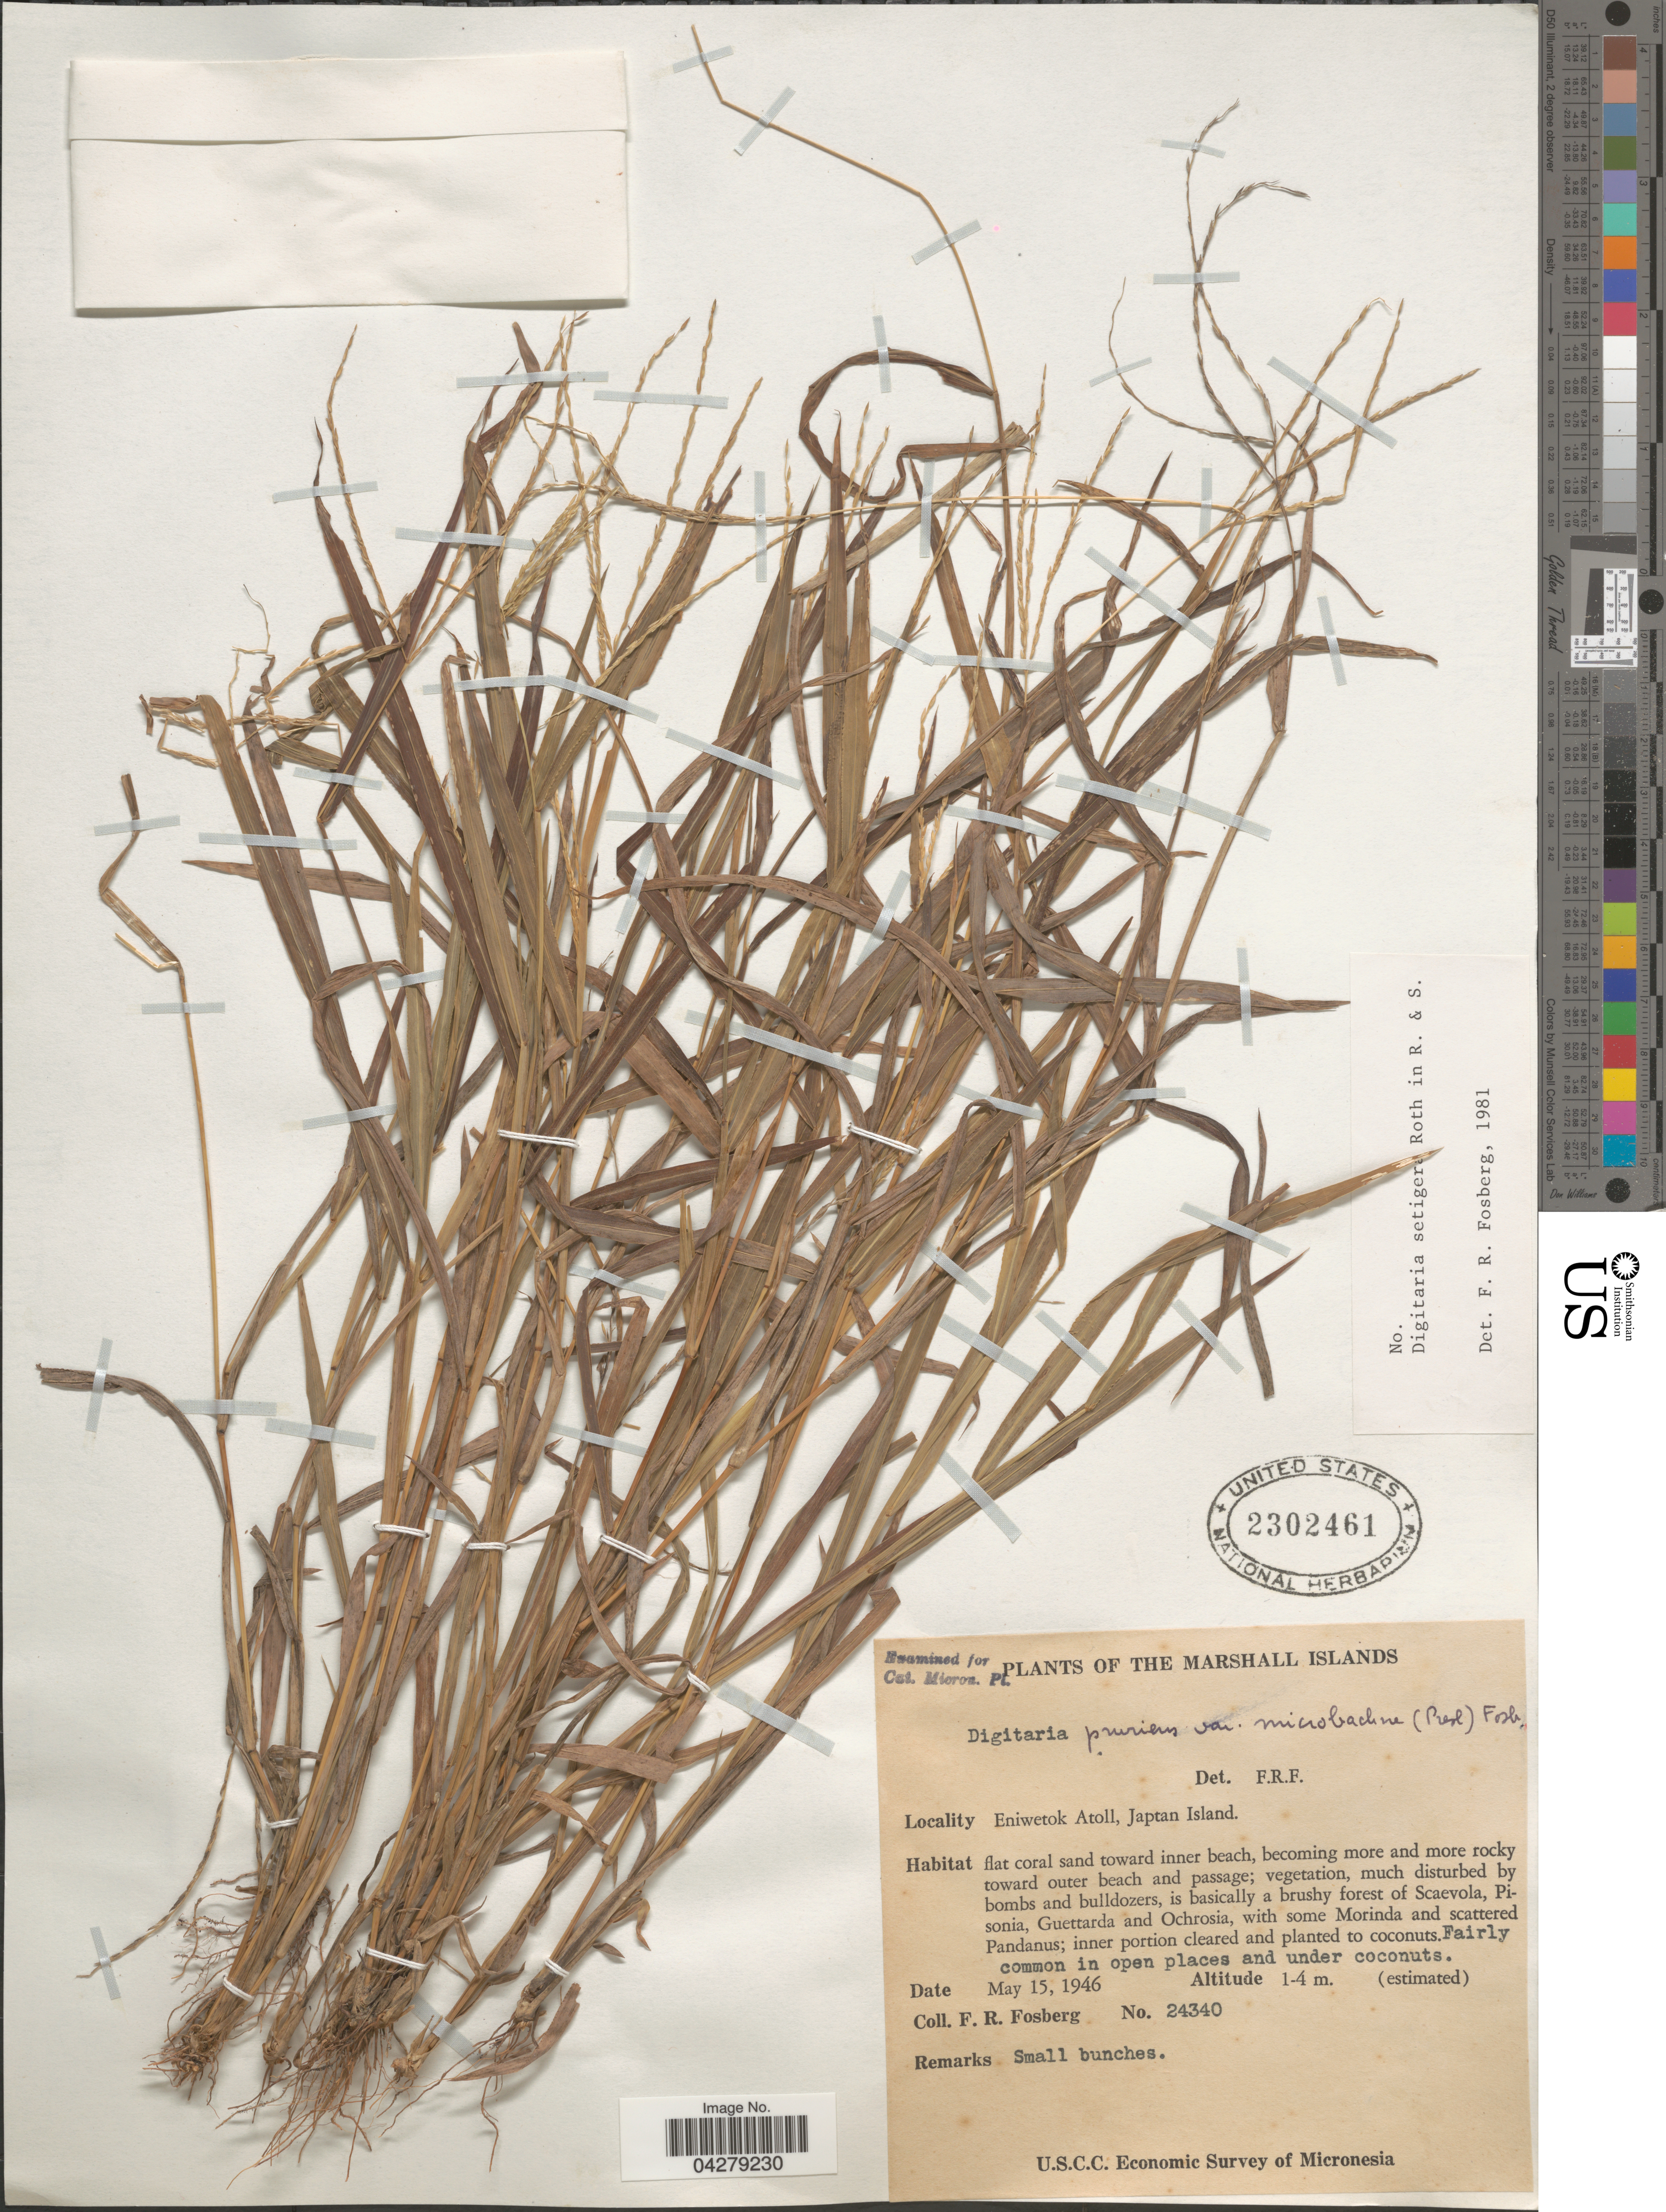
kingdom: Plantae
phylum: Tracheophyta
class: Liliopsida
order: Poales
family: Poaceae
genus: Digitaria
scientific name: Digitaria setigera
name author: Roth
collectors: F. R. Fosberg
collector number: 24340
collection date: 1946-05-15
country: Marshall Islands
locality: Eniwetok Atoll, Japtan Island. U.S.C.C. Economic Survey of Micronesia.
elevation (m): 1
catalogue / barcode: US 2302461